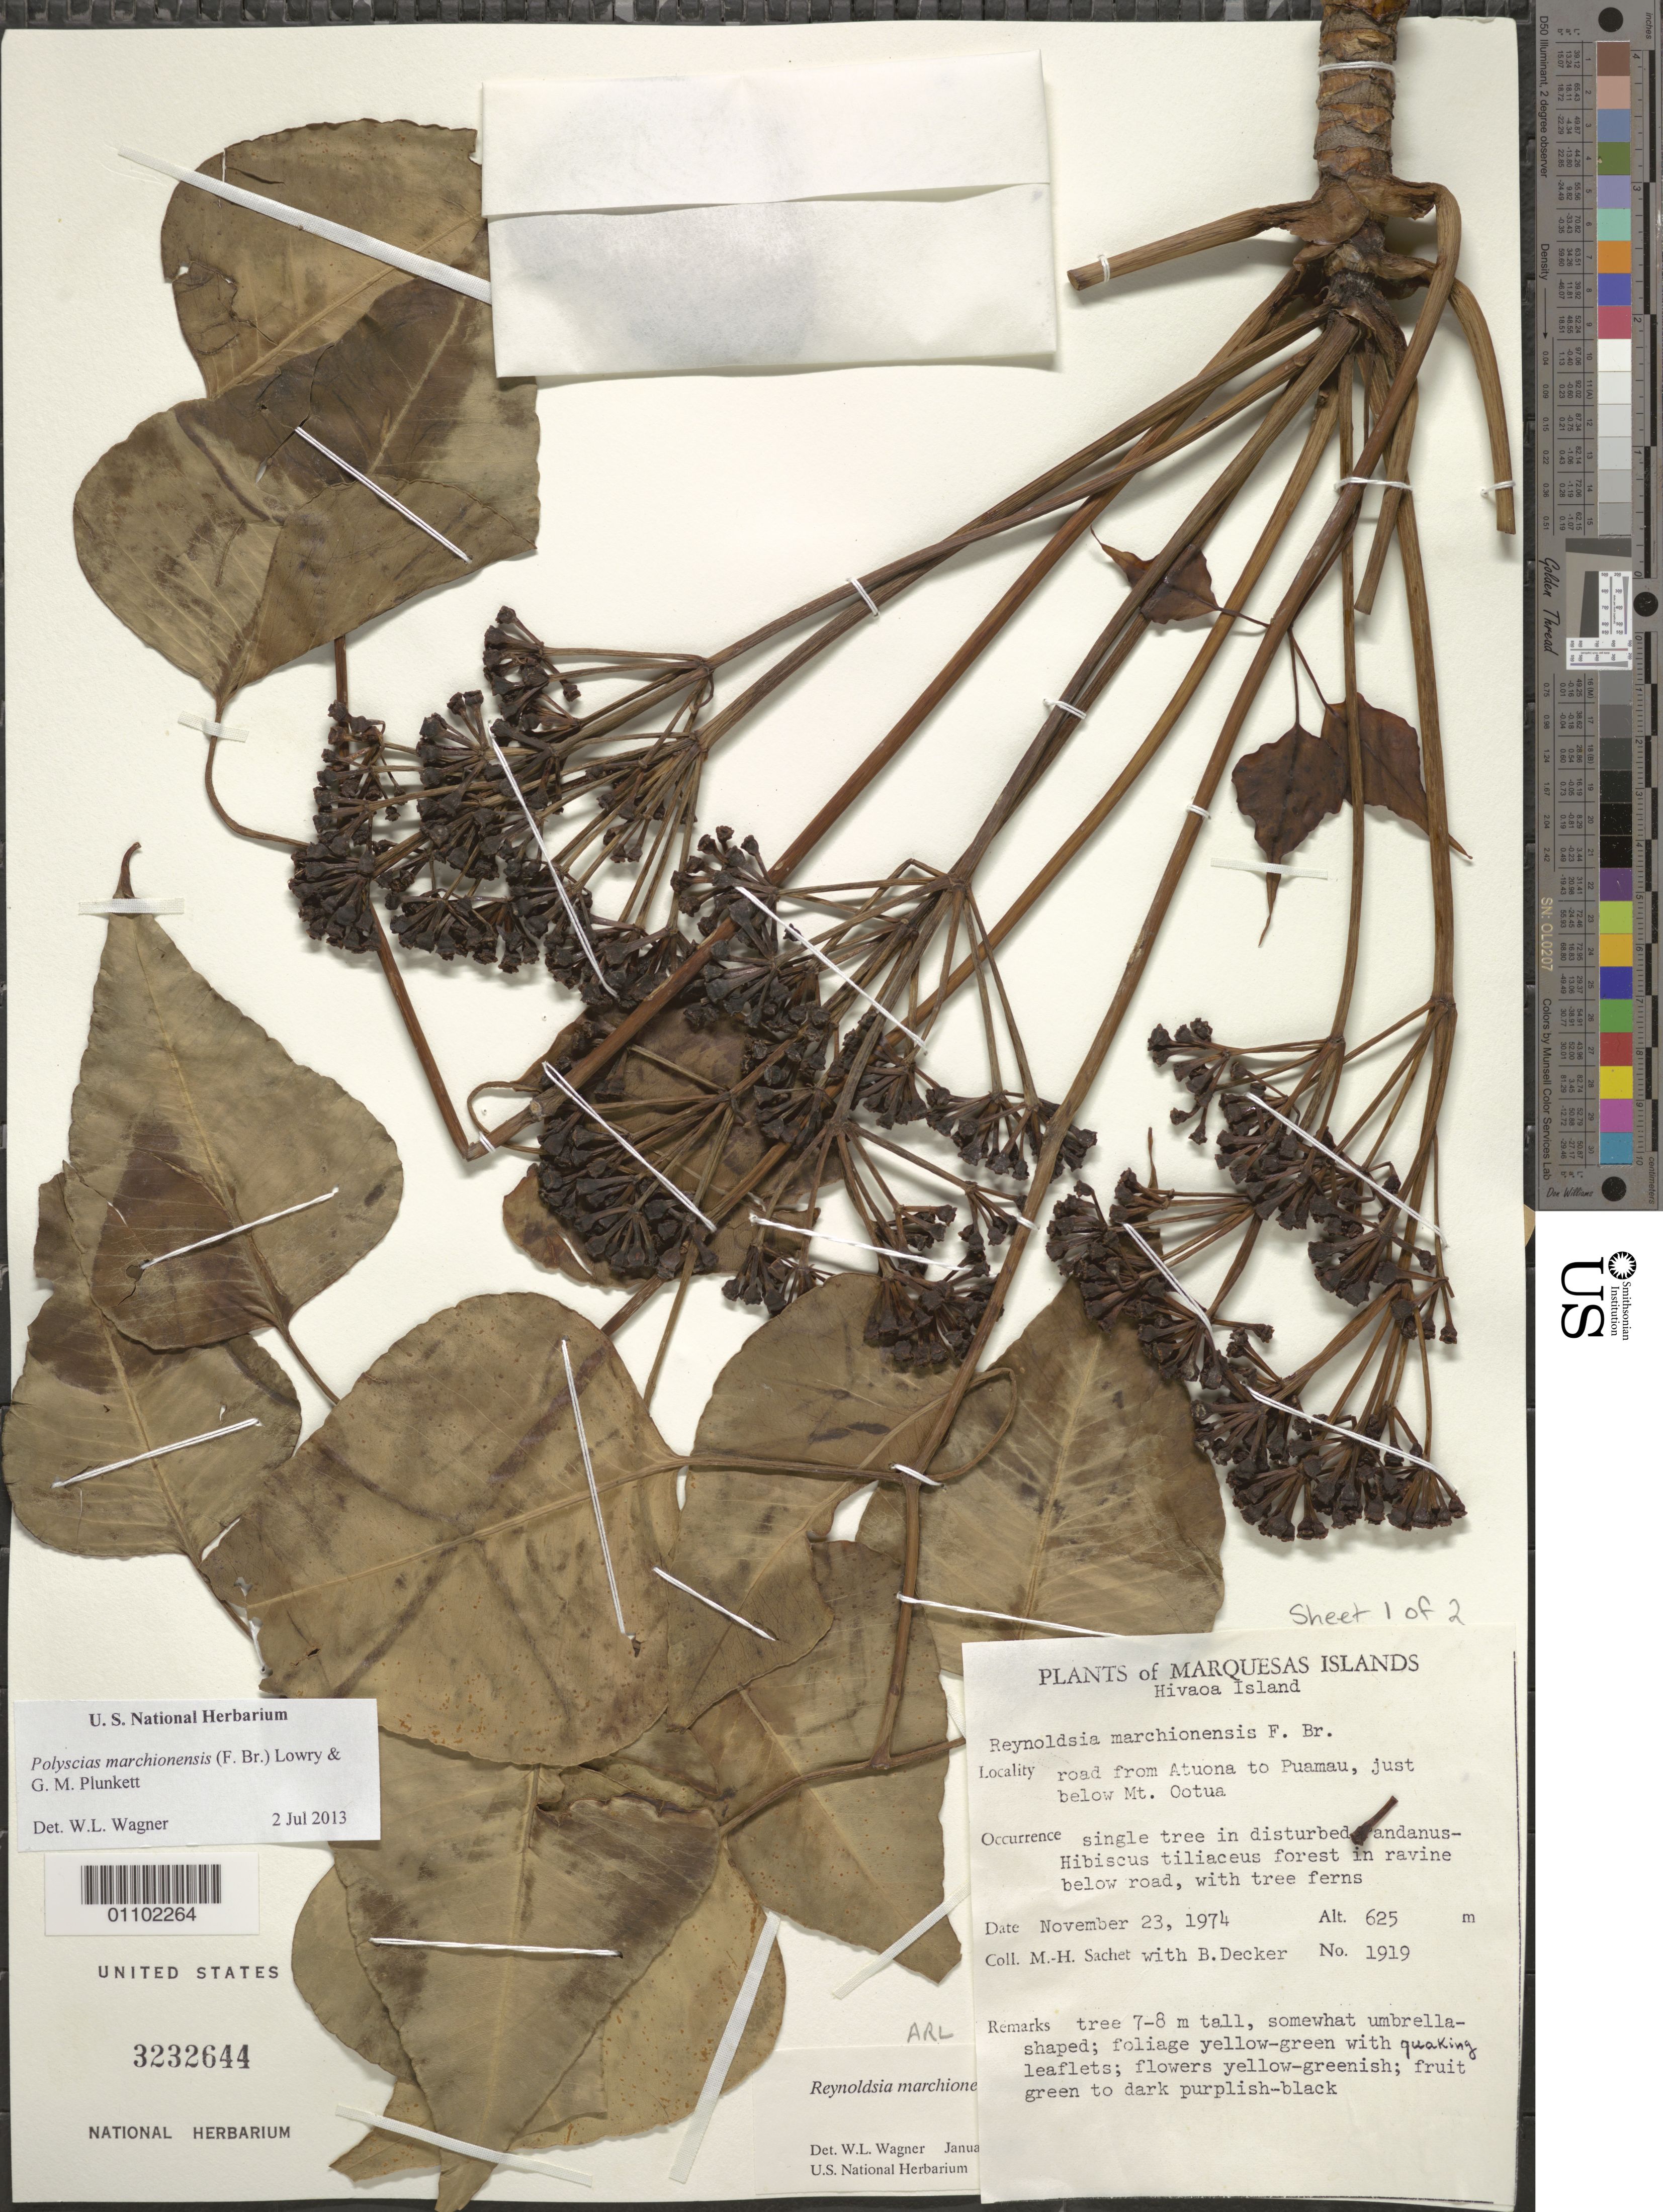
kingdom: Plantae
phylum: Tracheophyta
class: Magnoliopsida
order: Apiales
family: Araliaceae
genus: Polyscias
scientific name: Polyscias marchionensis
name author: (F. Br.) T.K. Lowery & G. M. Plunkett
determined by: Lorence, David H., (PTBG), National Tropical Botanical Garden (UNITED STATES)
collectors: M.-H. Sachet & B. G. Decker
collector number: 1919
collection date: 1974-11-23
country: French Polynesia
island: Hiva Oa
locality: Road from Atuona to Puamau, just below Mt. Ootua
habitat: Single tree in Pandanus-Hibiscus tiliaceus forest in ravine below road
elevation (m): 625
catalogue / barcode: US 3232644